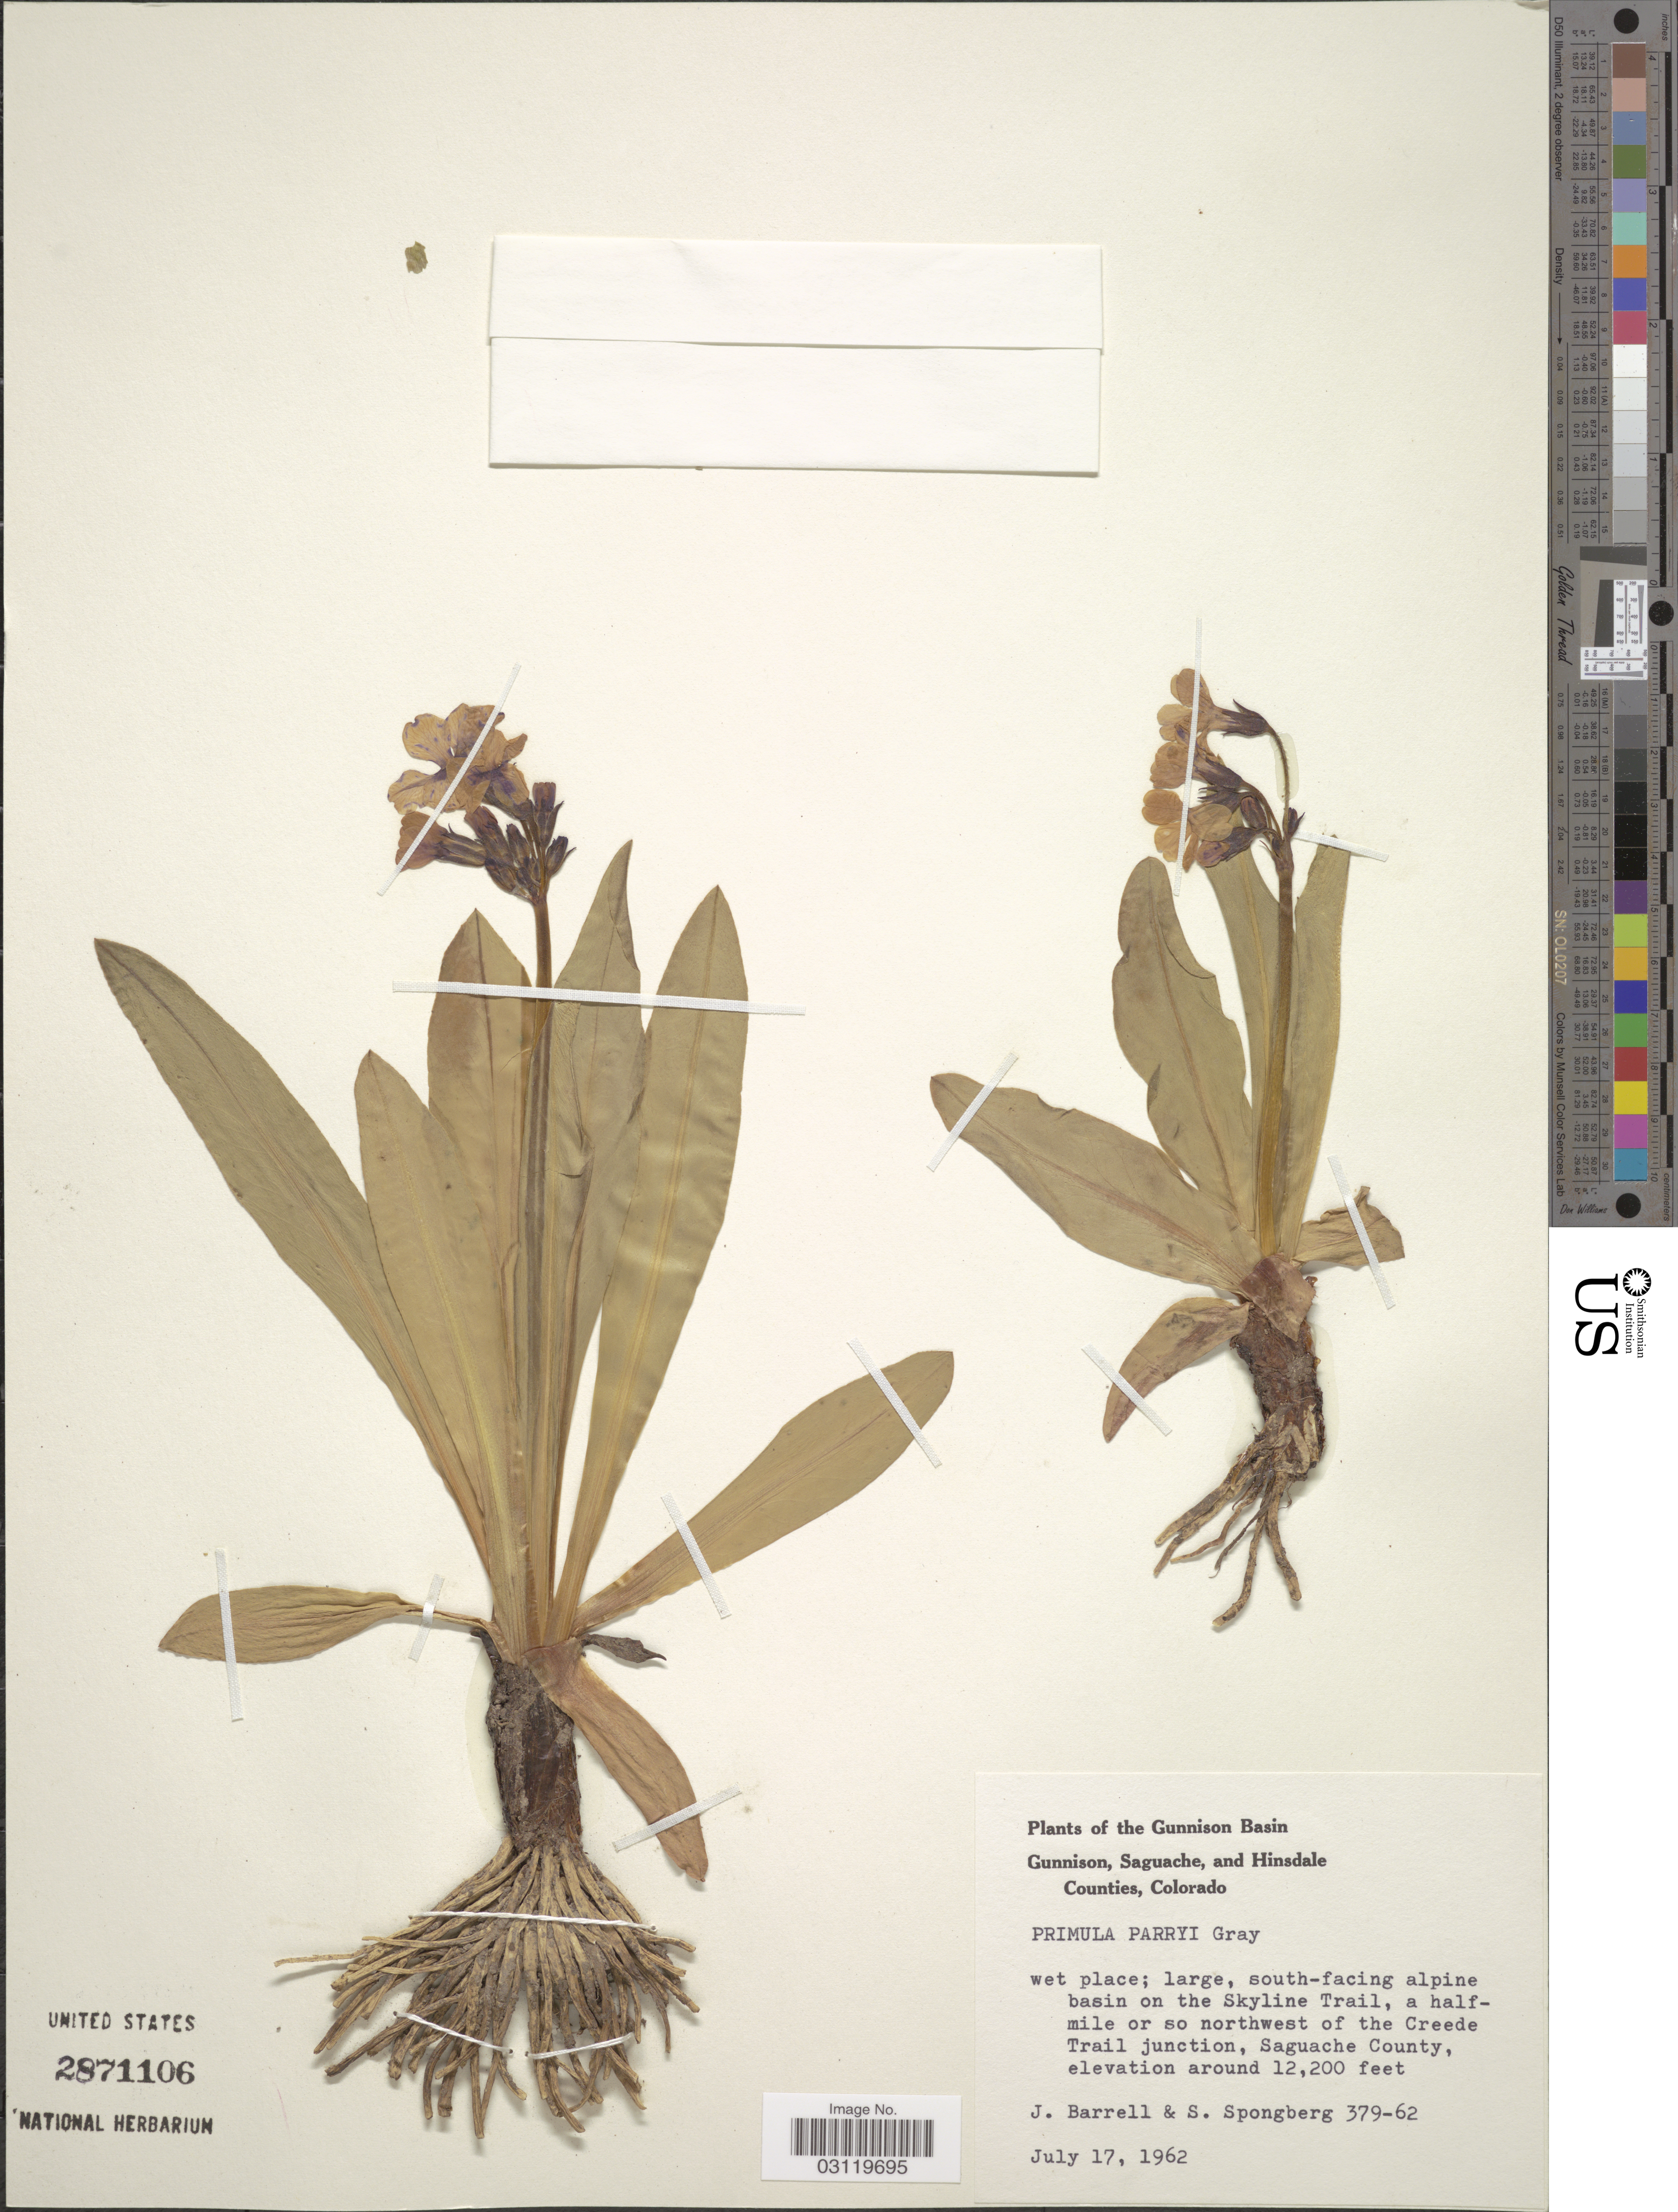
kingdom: Plantae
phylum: Tracheophyta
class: Magnoliopsida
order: Ericales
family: Primulaceae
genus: Primula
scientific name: Primula parryi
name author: A. Gray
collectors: J. Barrell & S. A.Spongberg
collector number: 379-62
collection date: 1962-07-17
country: United States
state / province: Colorado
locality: The Gunnison Basin, Gunnison, Saguache, and Hinsdale Counties, south-facing alpine basin on the Skyline Trail, a half mile or so northwest of the Creede Trail junction, Saguache County.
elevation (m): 3719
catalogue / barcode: US 2871106